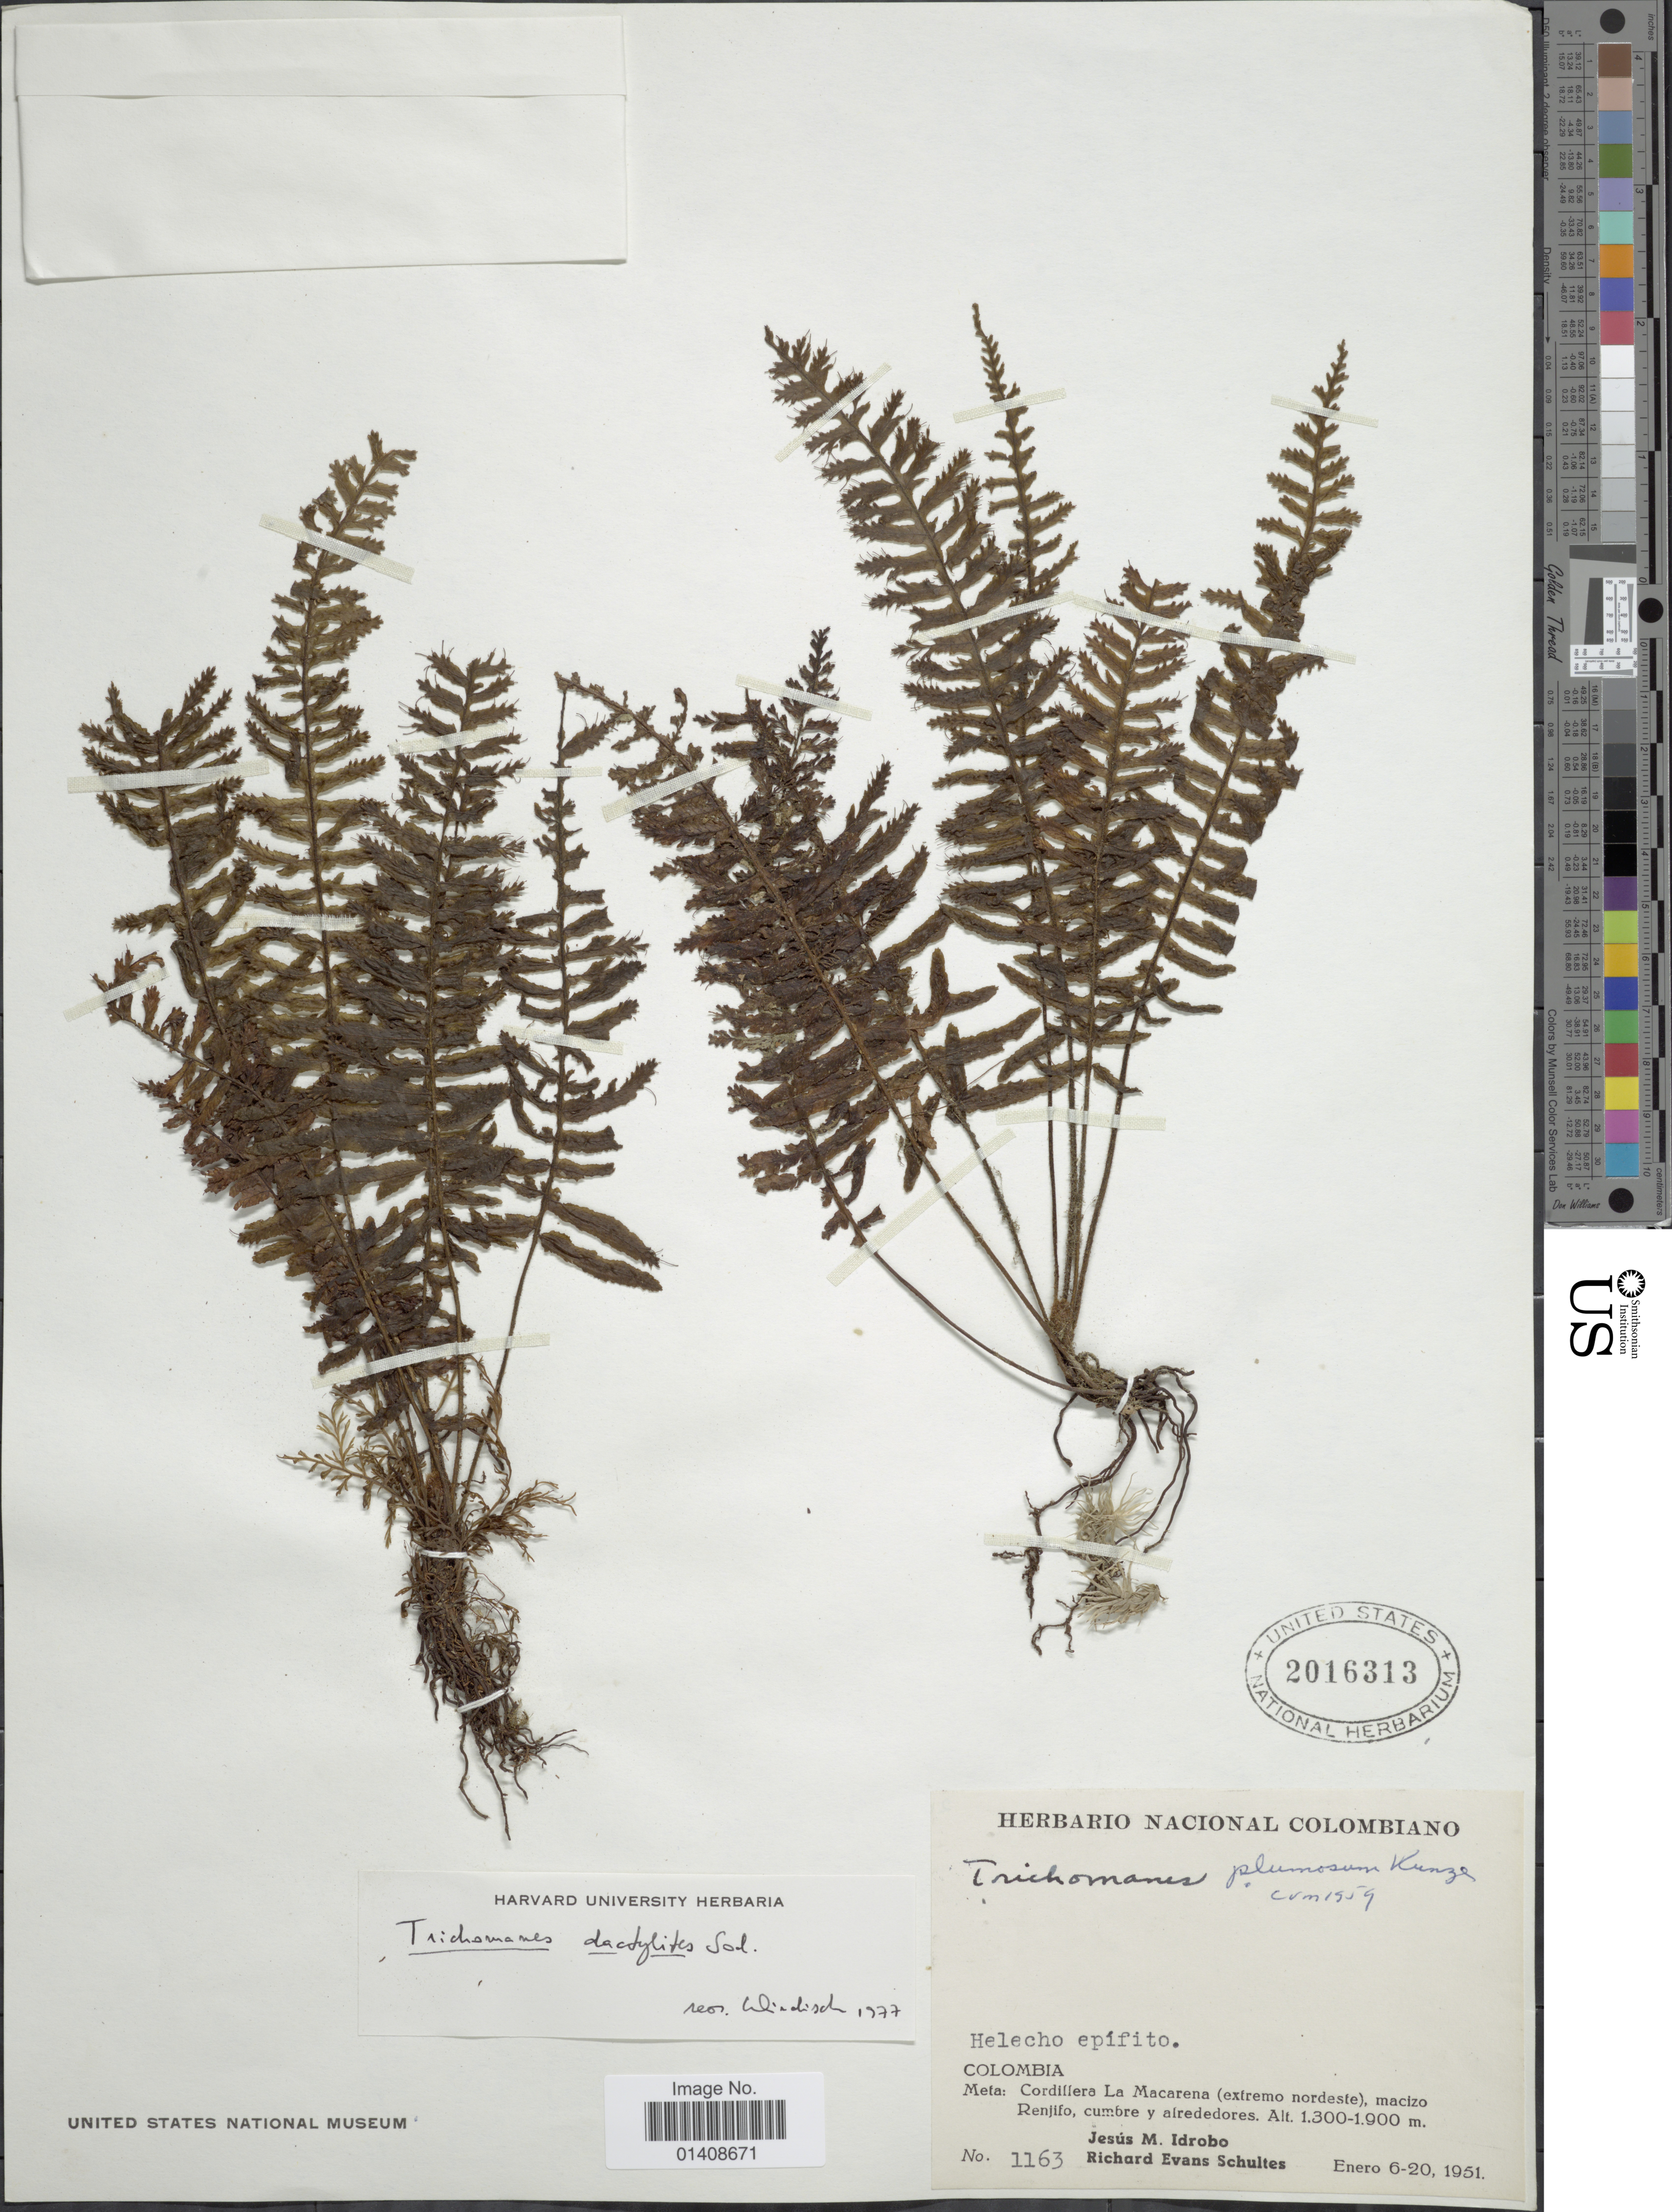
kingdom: Plantae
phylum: Tracheophyta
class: Polypodiopsida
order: Hymenophyllales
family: Hymenophyllaceae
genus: Trichomanes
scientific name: Trichomanes dactylites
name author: Sodiro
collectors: J. M. Idrobo & R. E. Schultes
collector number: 1163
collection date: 1951-01-06/1951-01-20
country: Colombia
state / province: Meta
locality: Cordillera La Macarena (extremo nordeste), macizo Renjifo, cumbre y alrededores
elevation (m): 1300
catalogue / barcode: US 2016313